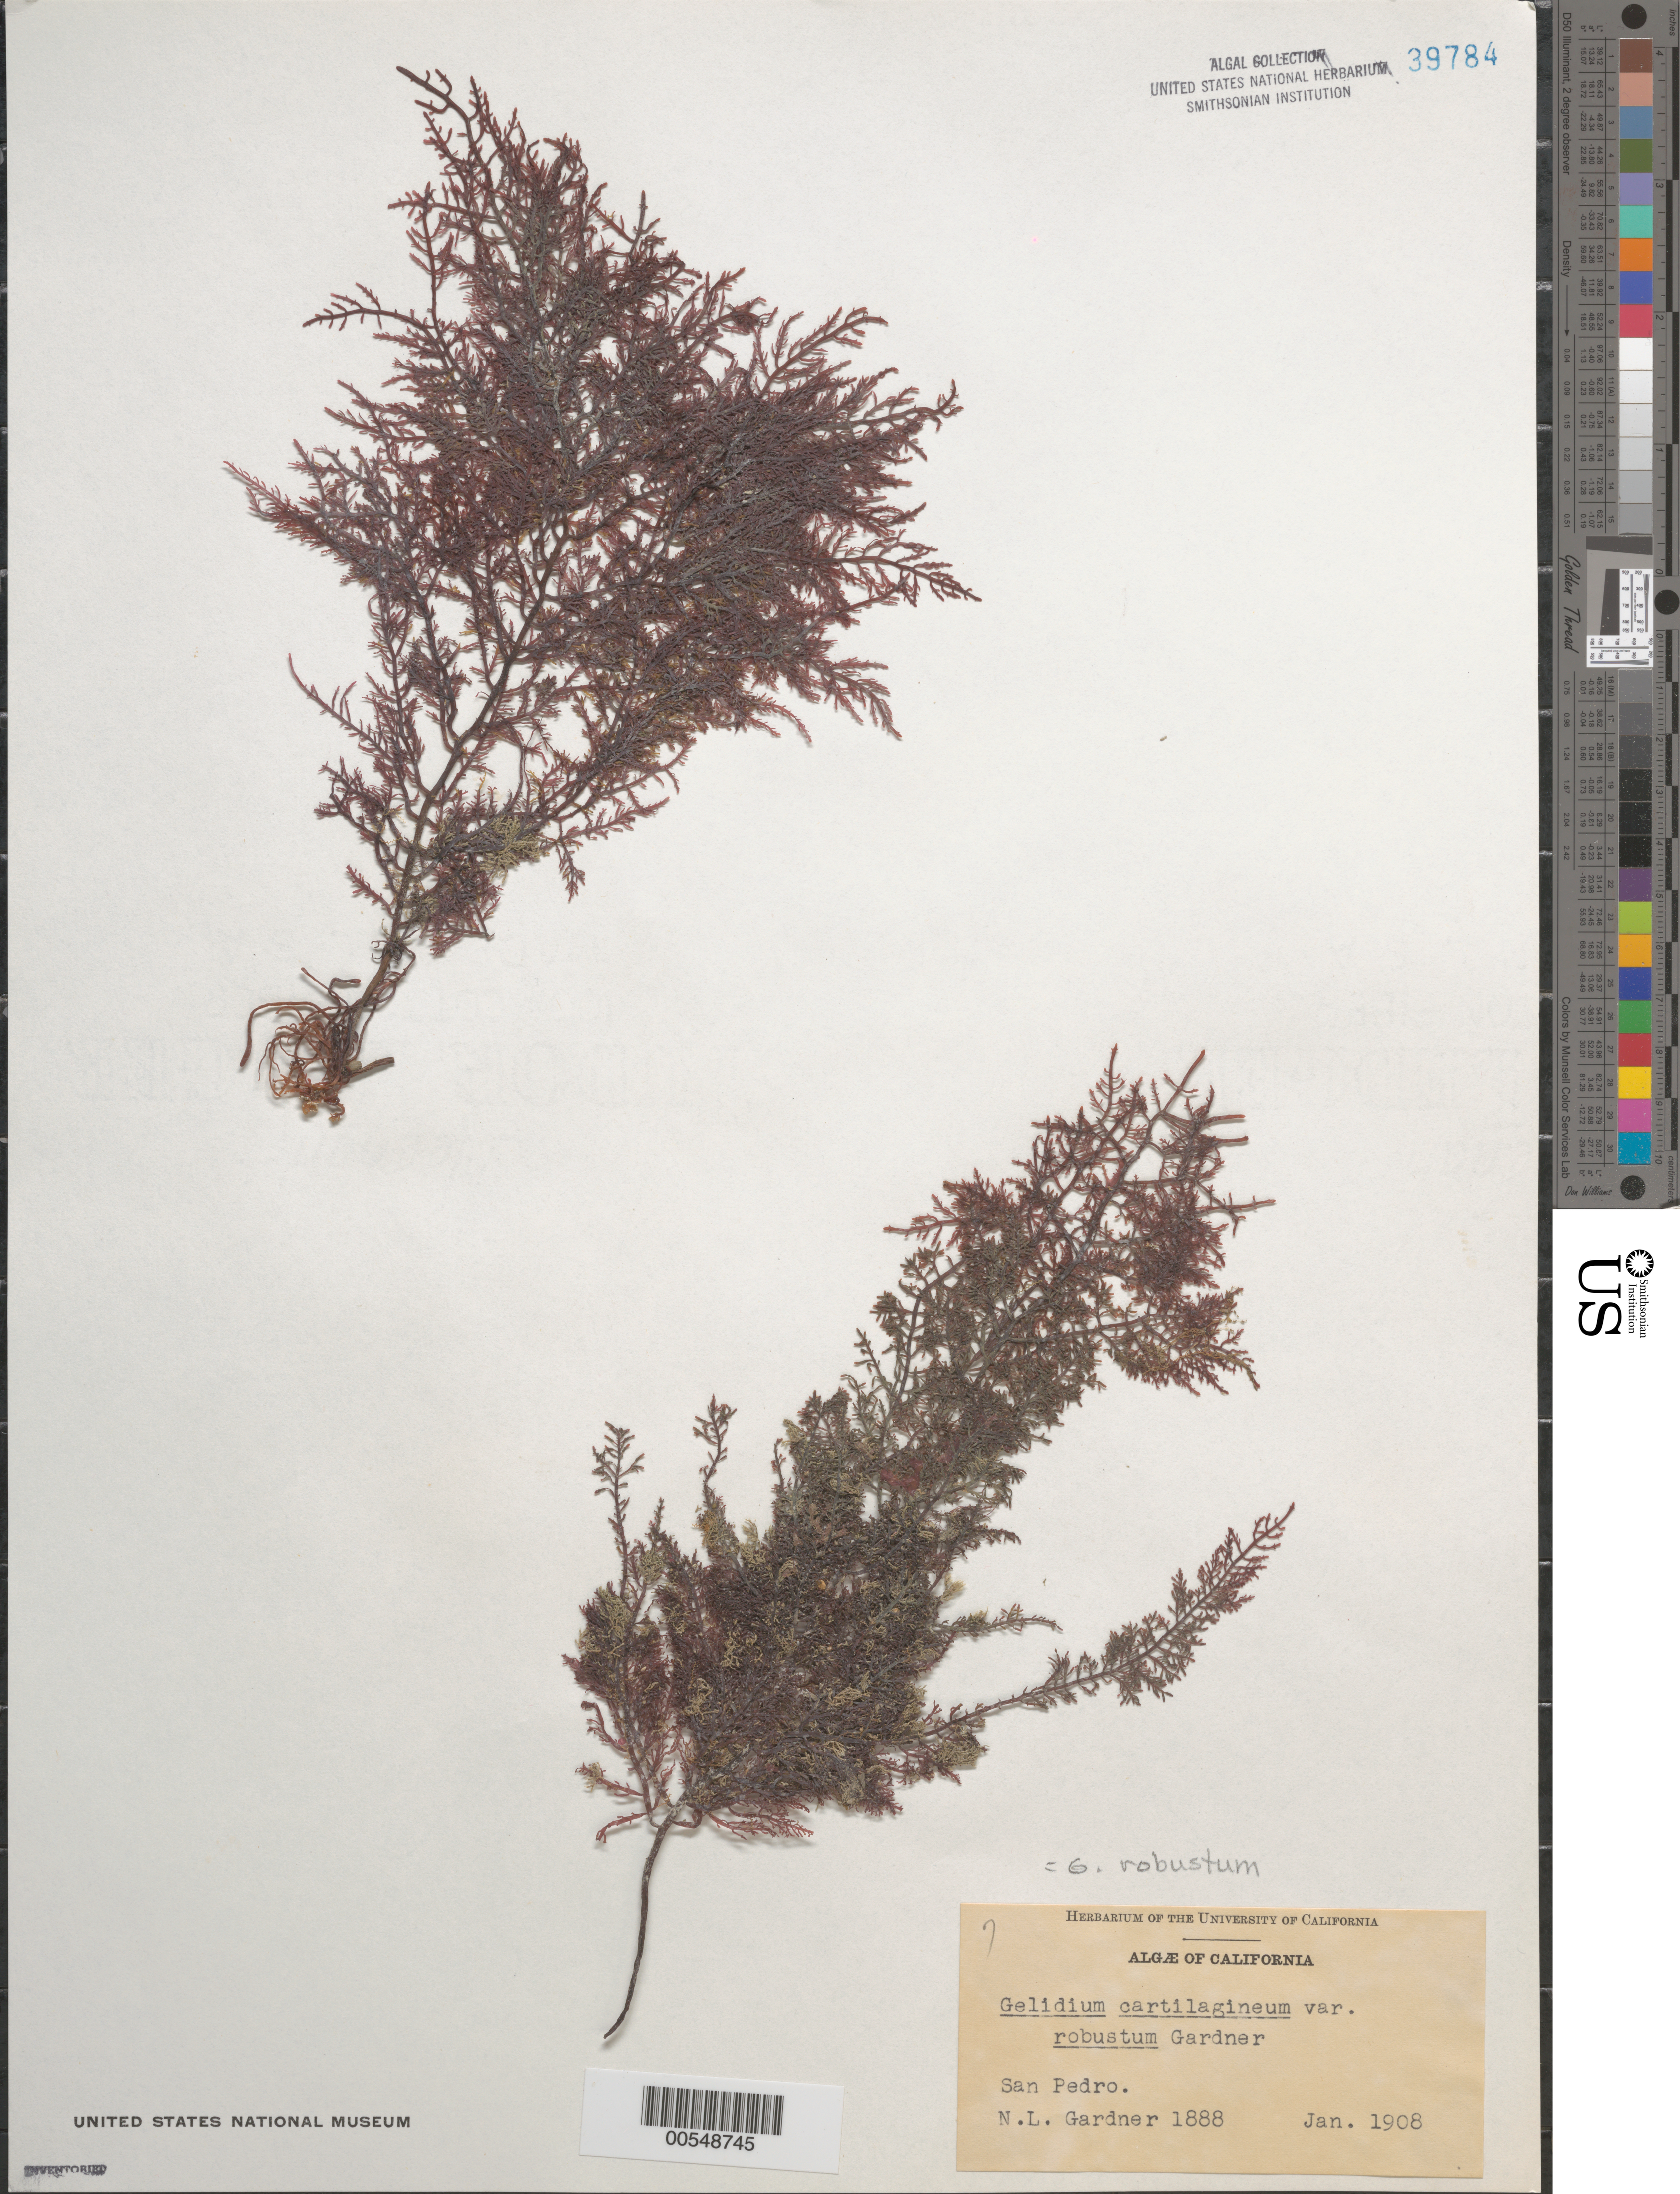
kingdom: Plantae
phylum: Rhodophyta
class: Florideophyceae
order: Gelidiales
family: Gelidiaceae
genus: Gelidium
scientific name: Gelidium robustum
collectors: N. Gardner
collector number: NLG 1888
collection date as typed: Jan 1908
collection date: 1908-01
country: United States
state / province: California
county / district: Los Angeles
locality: San Pedro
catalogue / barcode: US 39784